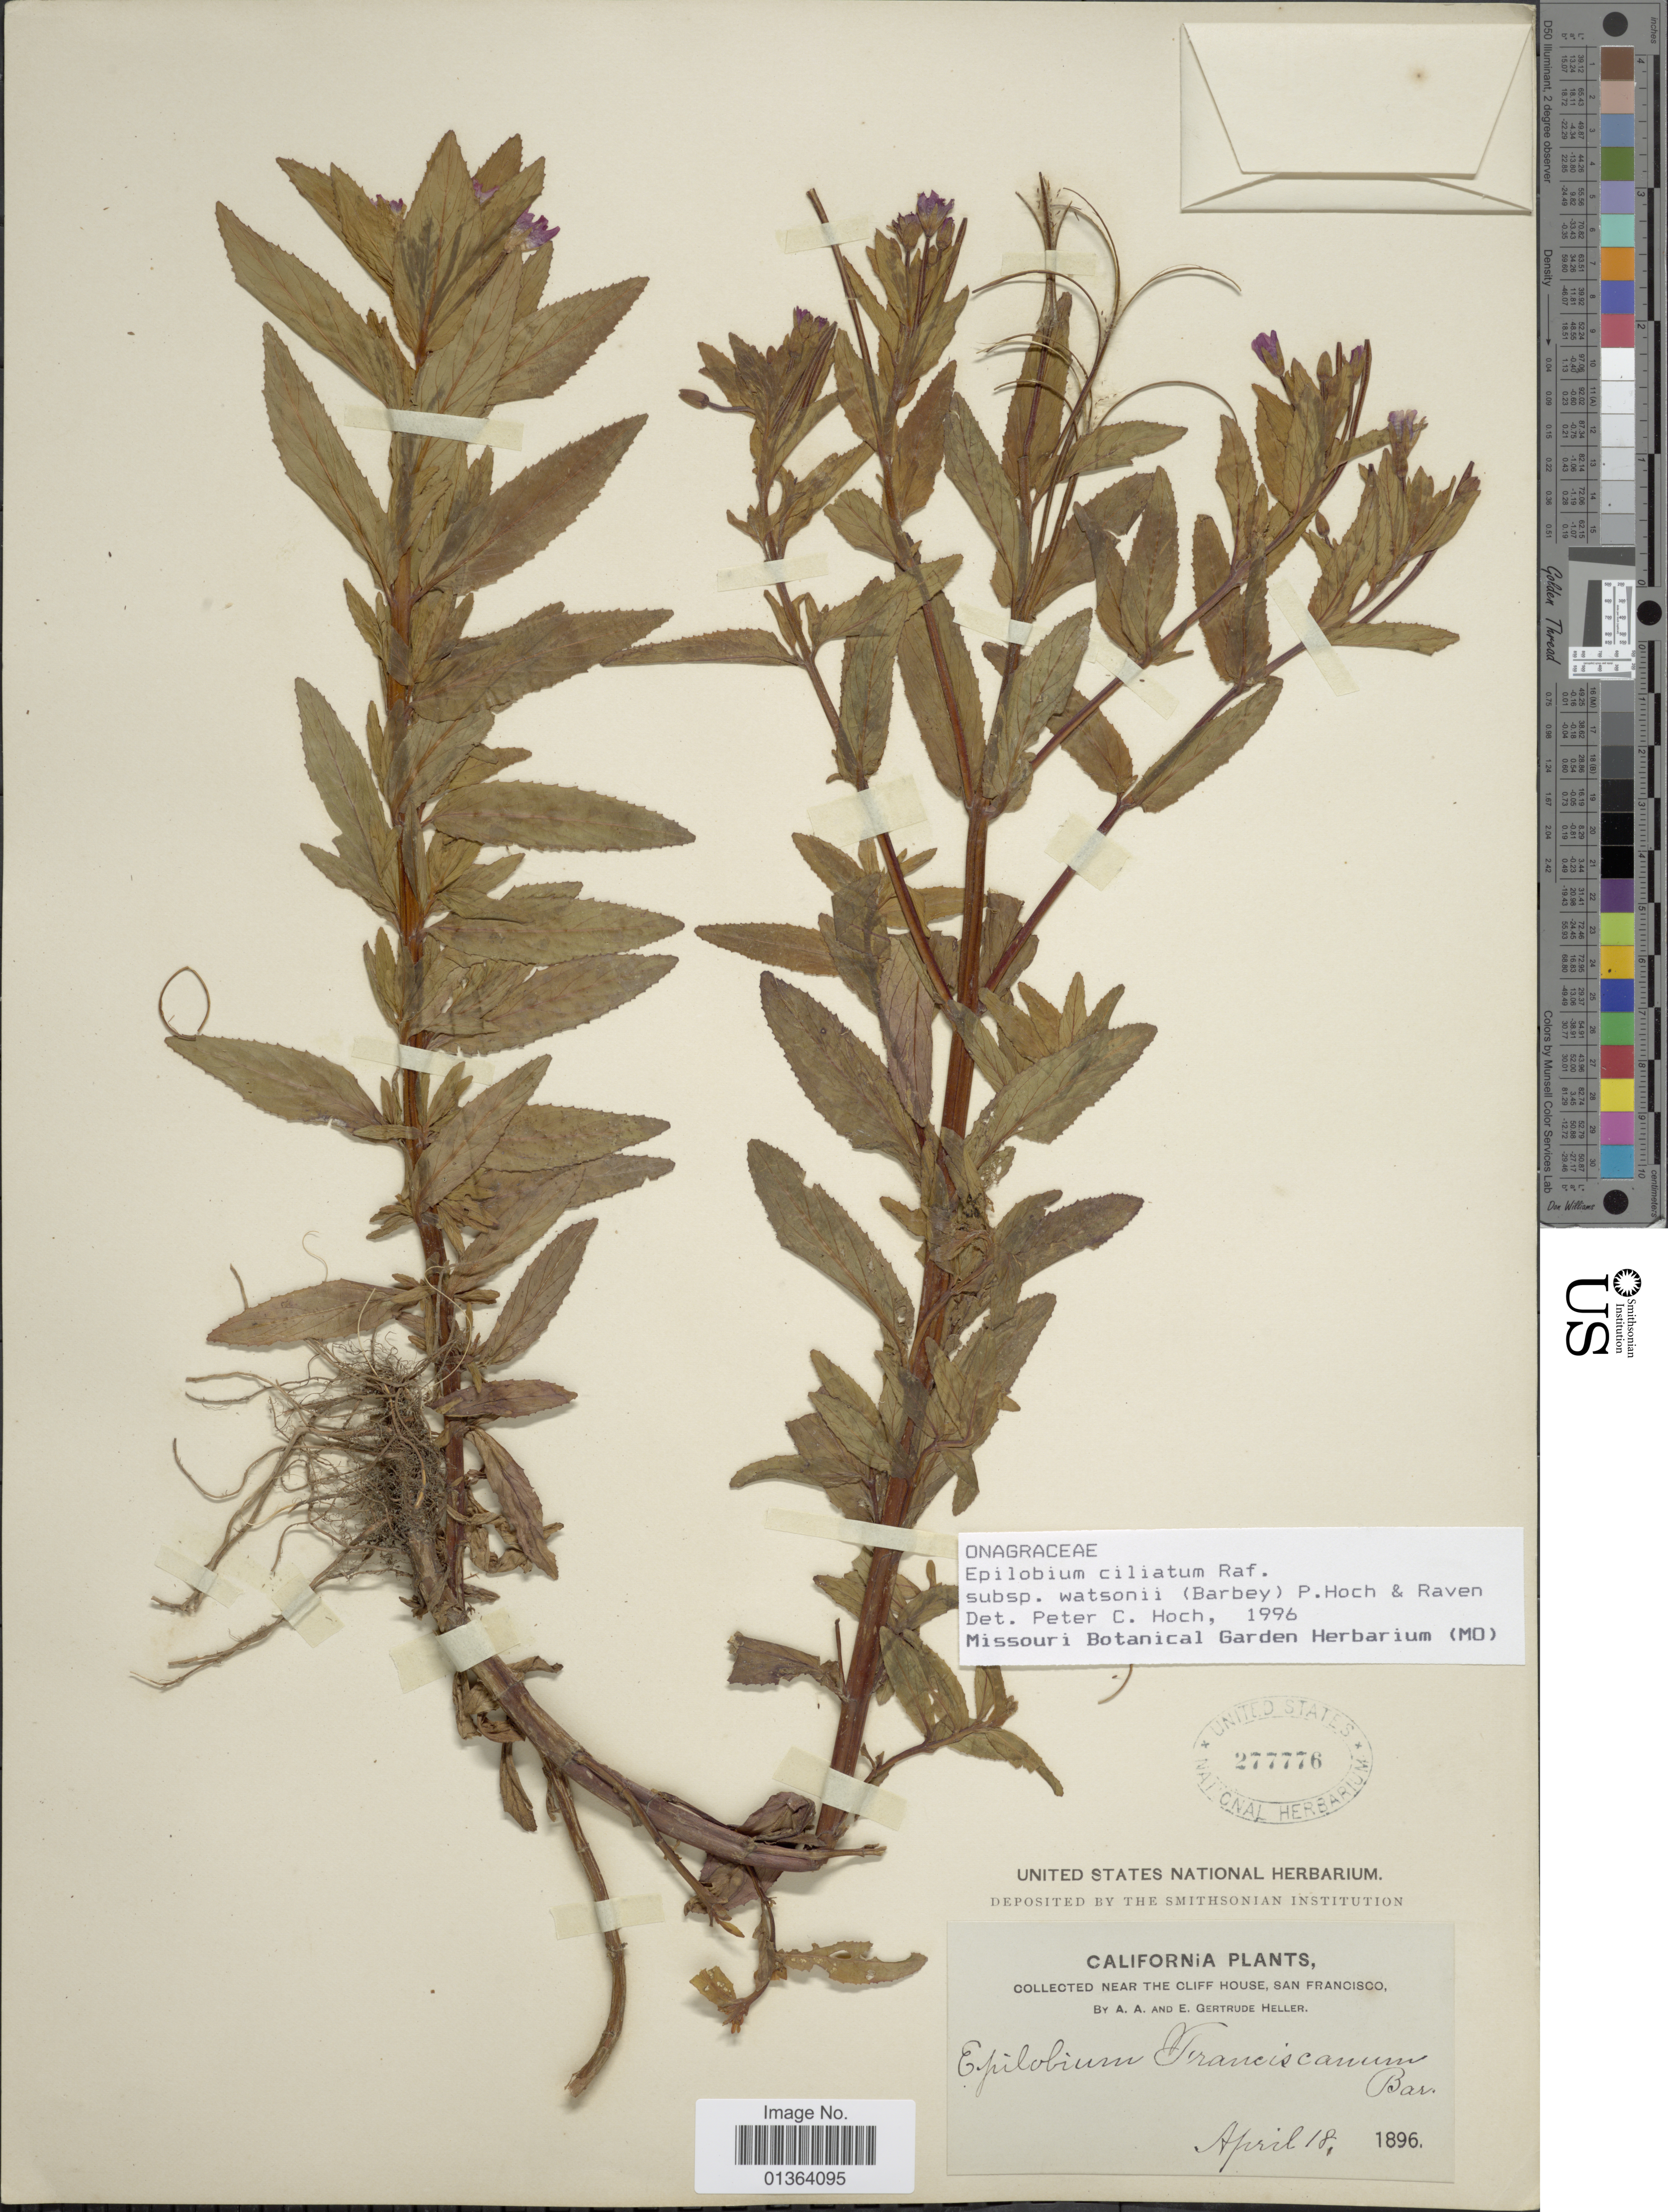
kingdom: Plantae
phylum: Tracheophyta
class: Magnoliopsida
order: Myrtales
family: Onagraceae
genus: Epilobium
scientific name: Epilobium ciliatum subsp. watsonii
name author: (Barbey) Hoch & P.H. Raven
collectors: A. A. Heller & E. G. Heller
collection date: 1896-08-18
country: United States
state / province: California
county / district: San Francisco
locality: Near the Cliff House, San Francisco.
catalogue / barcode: US 277776